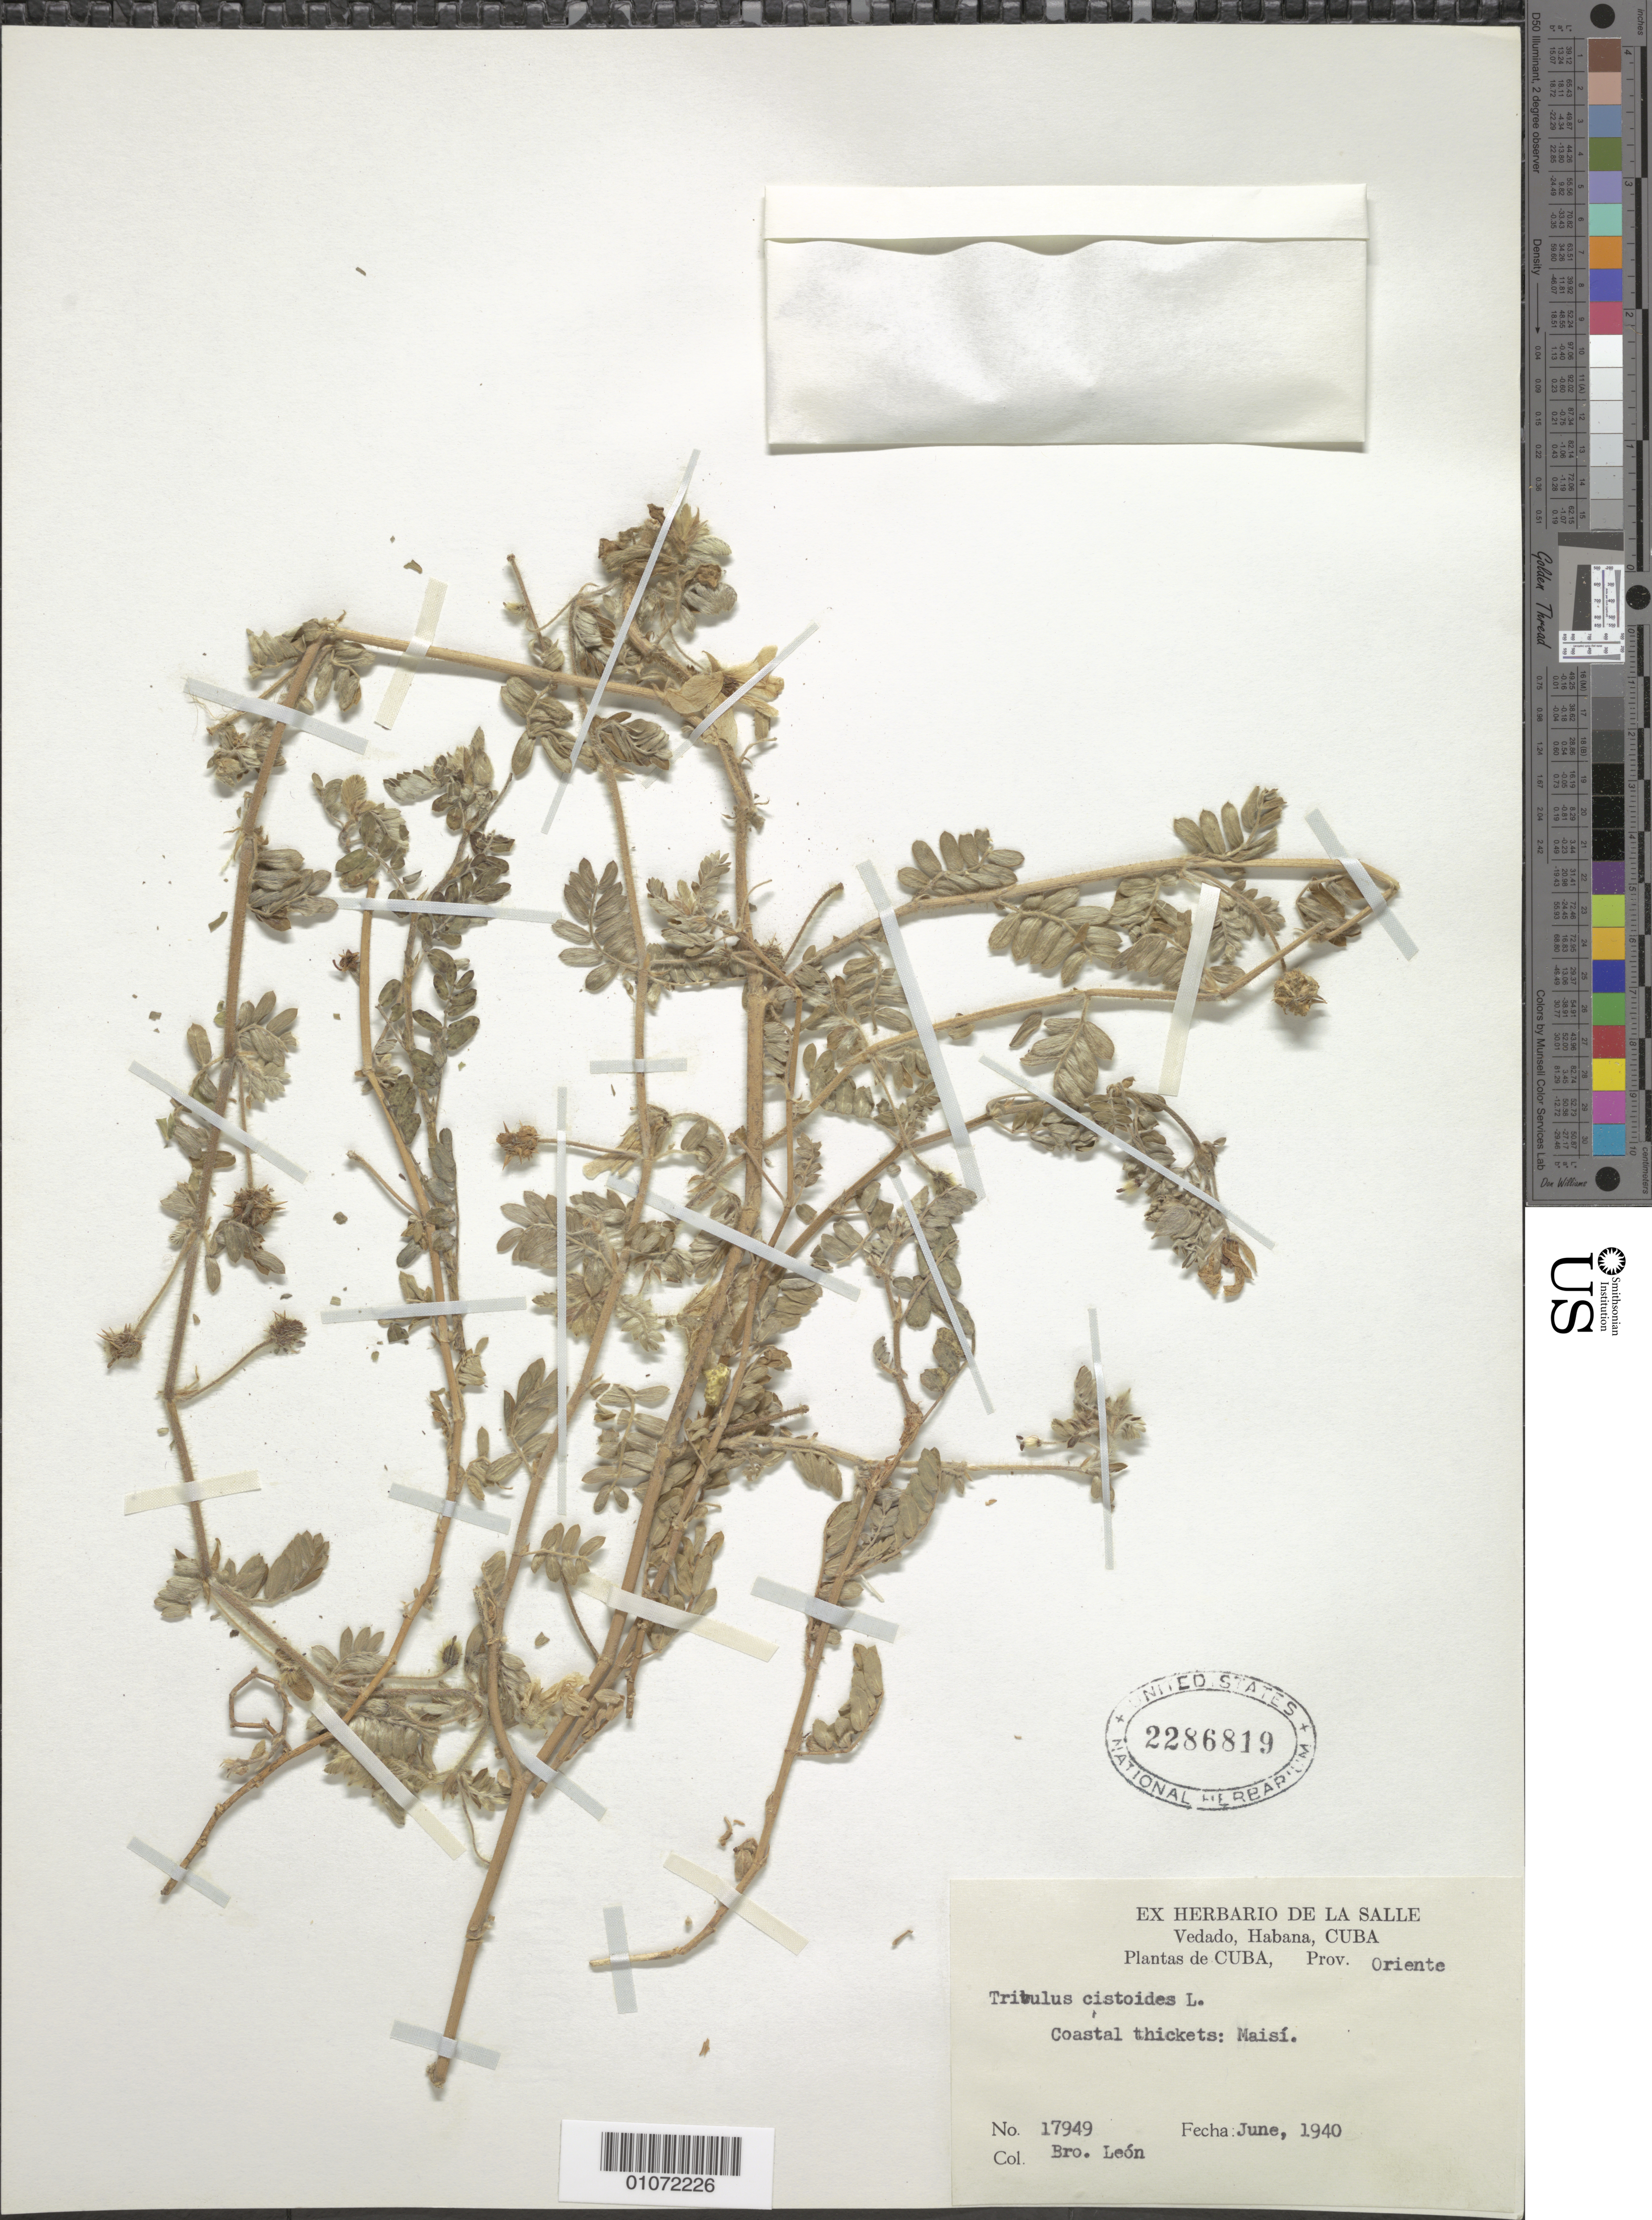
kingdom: Plantae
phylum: Tracheophyta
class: Magnoliopsida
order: Zygophyllales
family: Zygophyllaceae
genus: Tribulus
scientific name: Tribulus cistoides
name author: L.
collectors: Bro. León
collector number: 17949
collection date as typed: Jun 1940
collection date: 1940-06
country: Cuba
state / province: La Habana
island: Cuba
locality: Verdado; Coastal thicketes: Maisi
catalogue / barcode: US 2286819